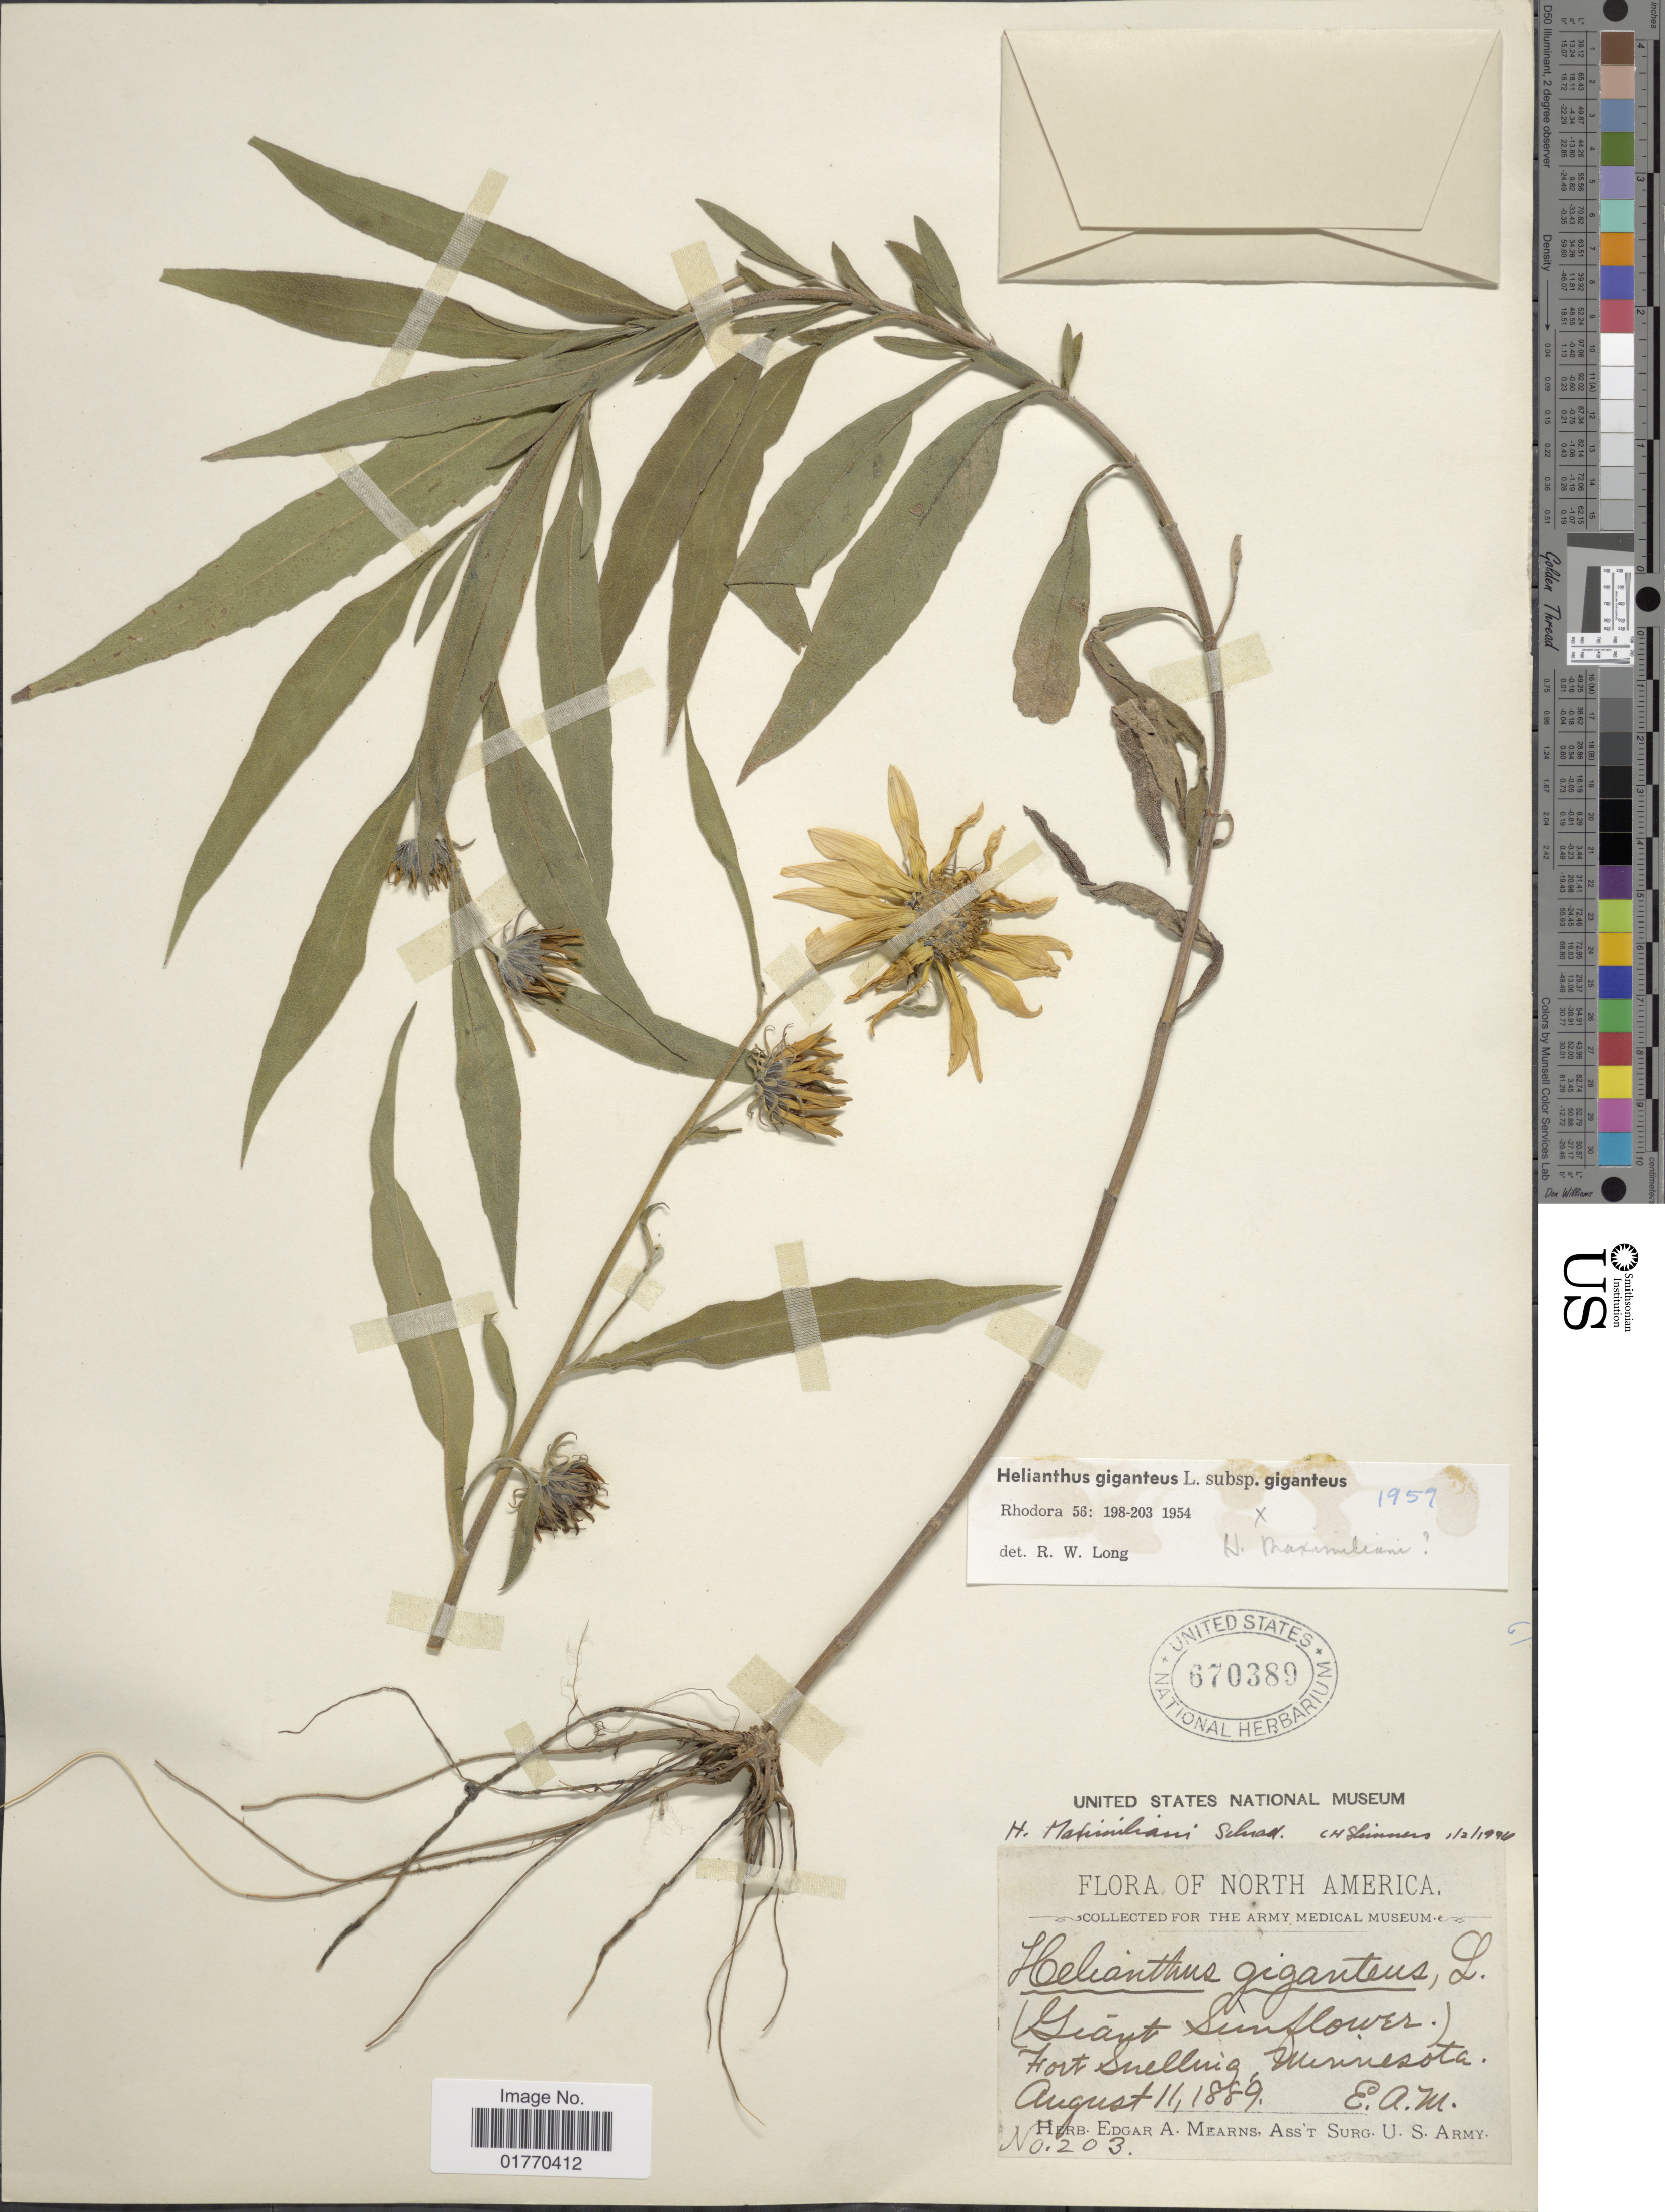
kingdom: Plantae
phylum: Tracheophyta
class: Magnoliopsida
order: Asterales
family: Asteraceae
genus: Helianthus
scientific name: Helianthus giganteus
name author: L.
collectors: E. A. Mearns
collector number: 203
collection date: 1889-08-11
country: United States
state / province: Minnesota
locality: (Giant Sunflower), Fort Snelling, Minnesota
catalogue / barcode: US 670389